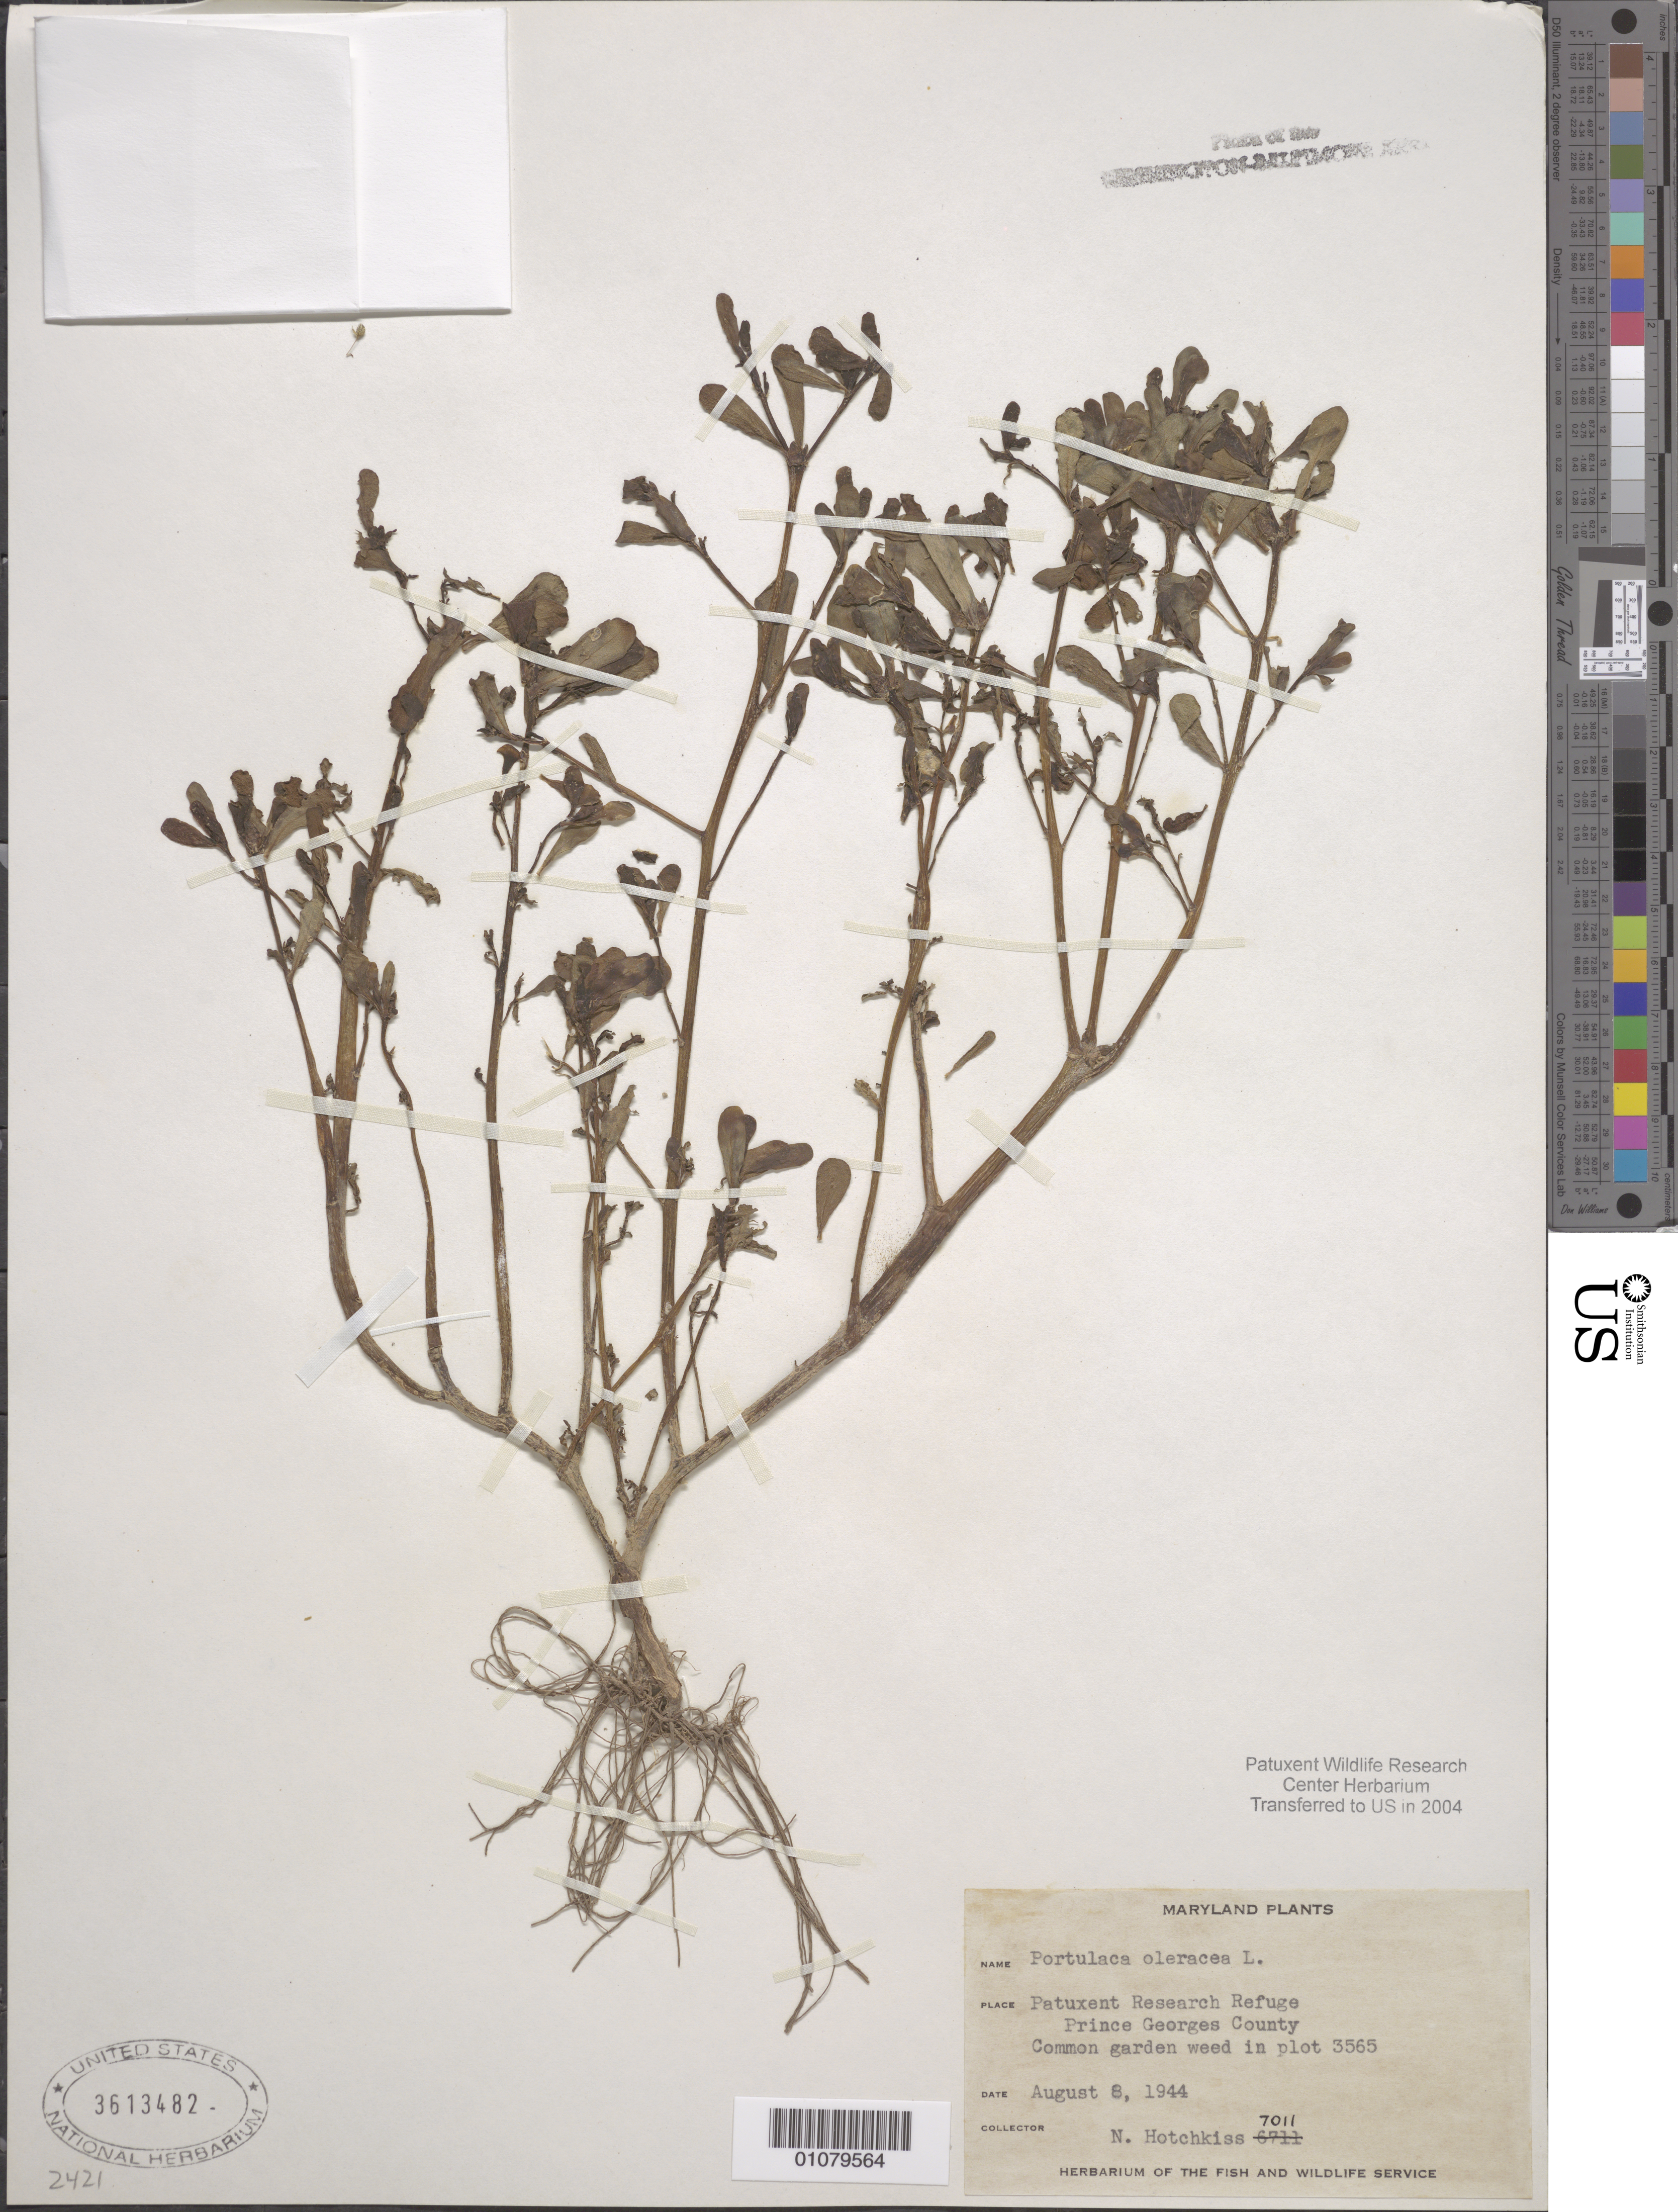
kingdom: Plantae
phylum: Tracheophyta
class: Magnoliopsida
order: Caryophyllales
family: Portulacaceae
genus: Portulaca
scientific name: Portulaca oleracea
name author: L.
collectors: N. Hotchkiss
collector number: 7011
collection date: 1944-08-08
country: United States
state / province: Maryland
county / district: Prince George's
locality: Patuxent Wildlife Refuge. Plot 3565.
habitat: Common garden weed.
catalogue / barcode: US 3613482